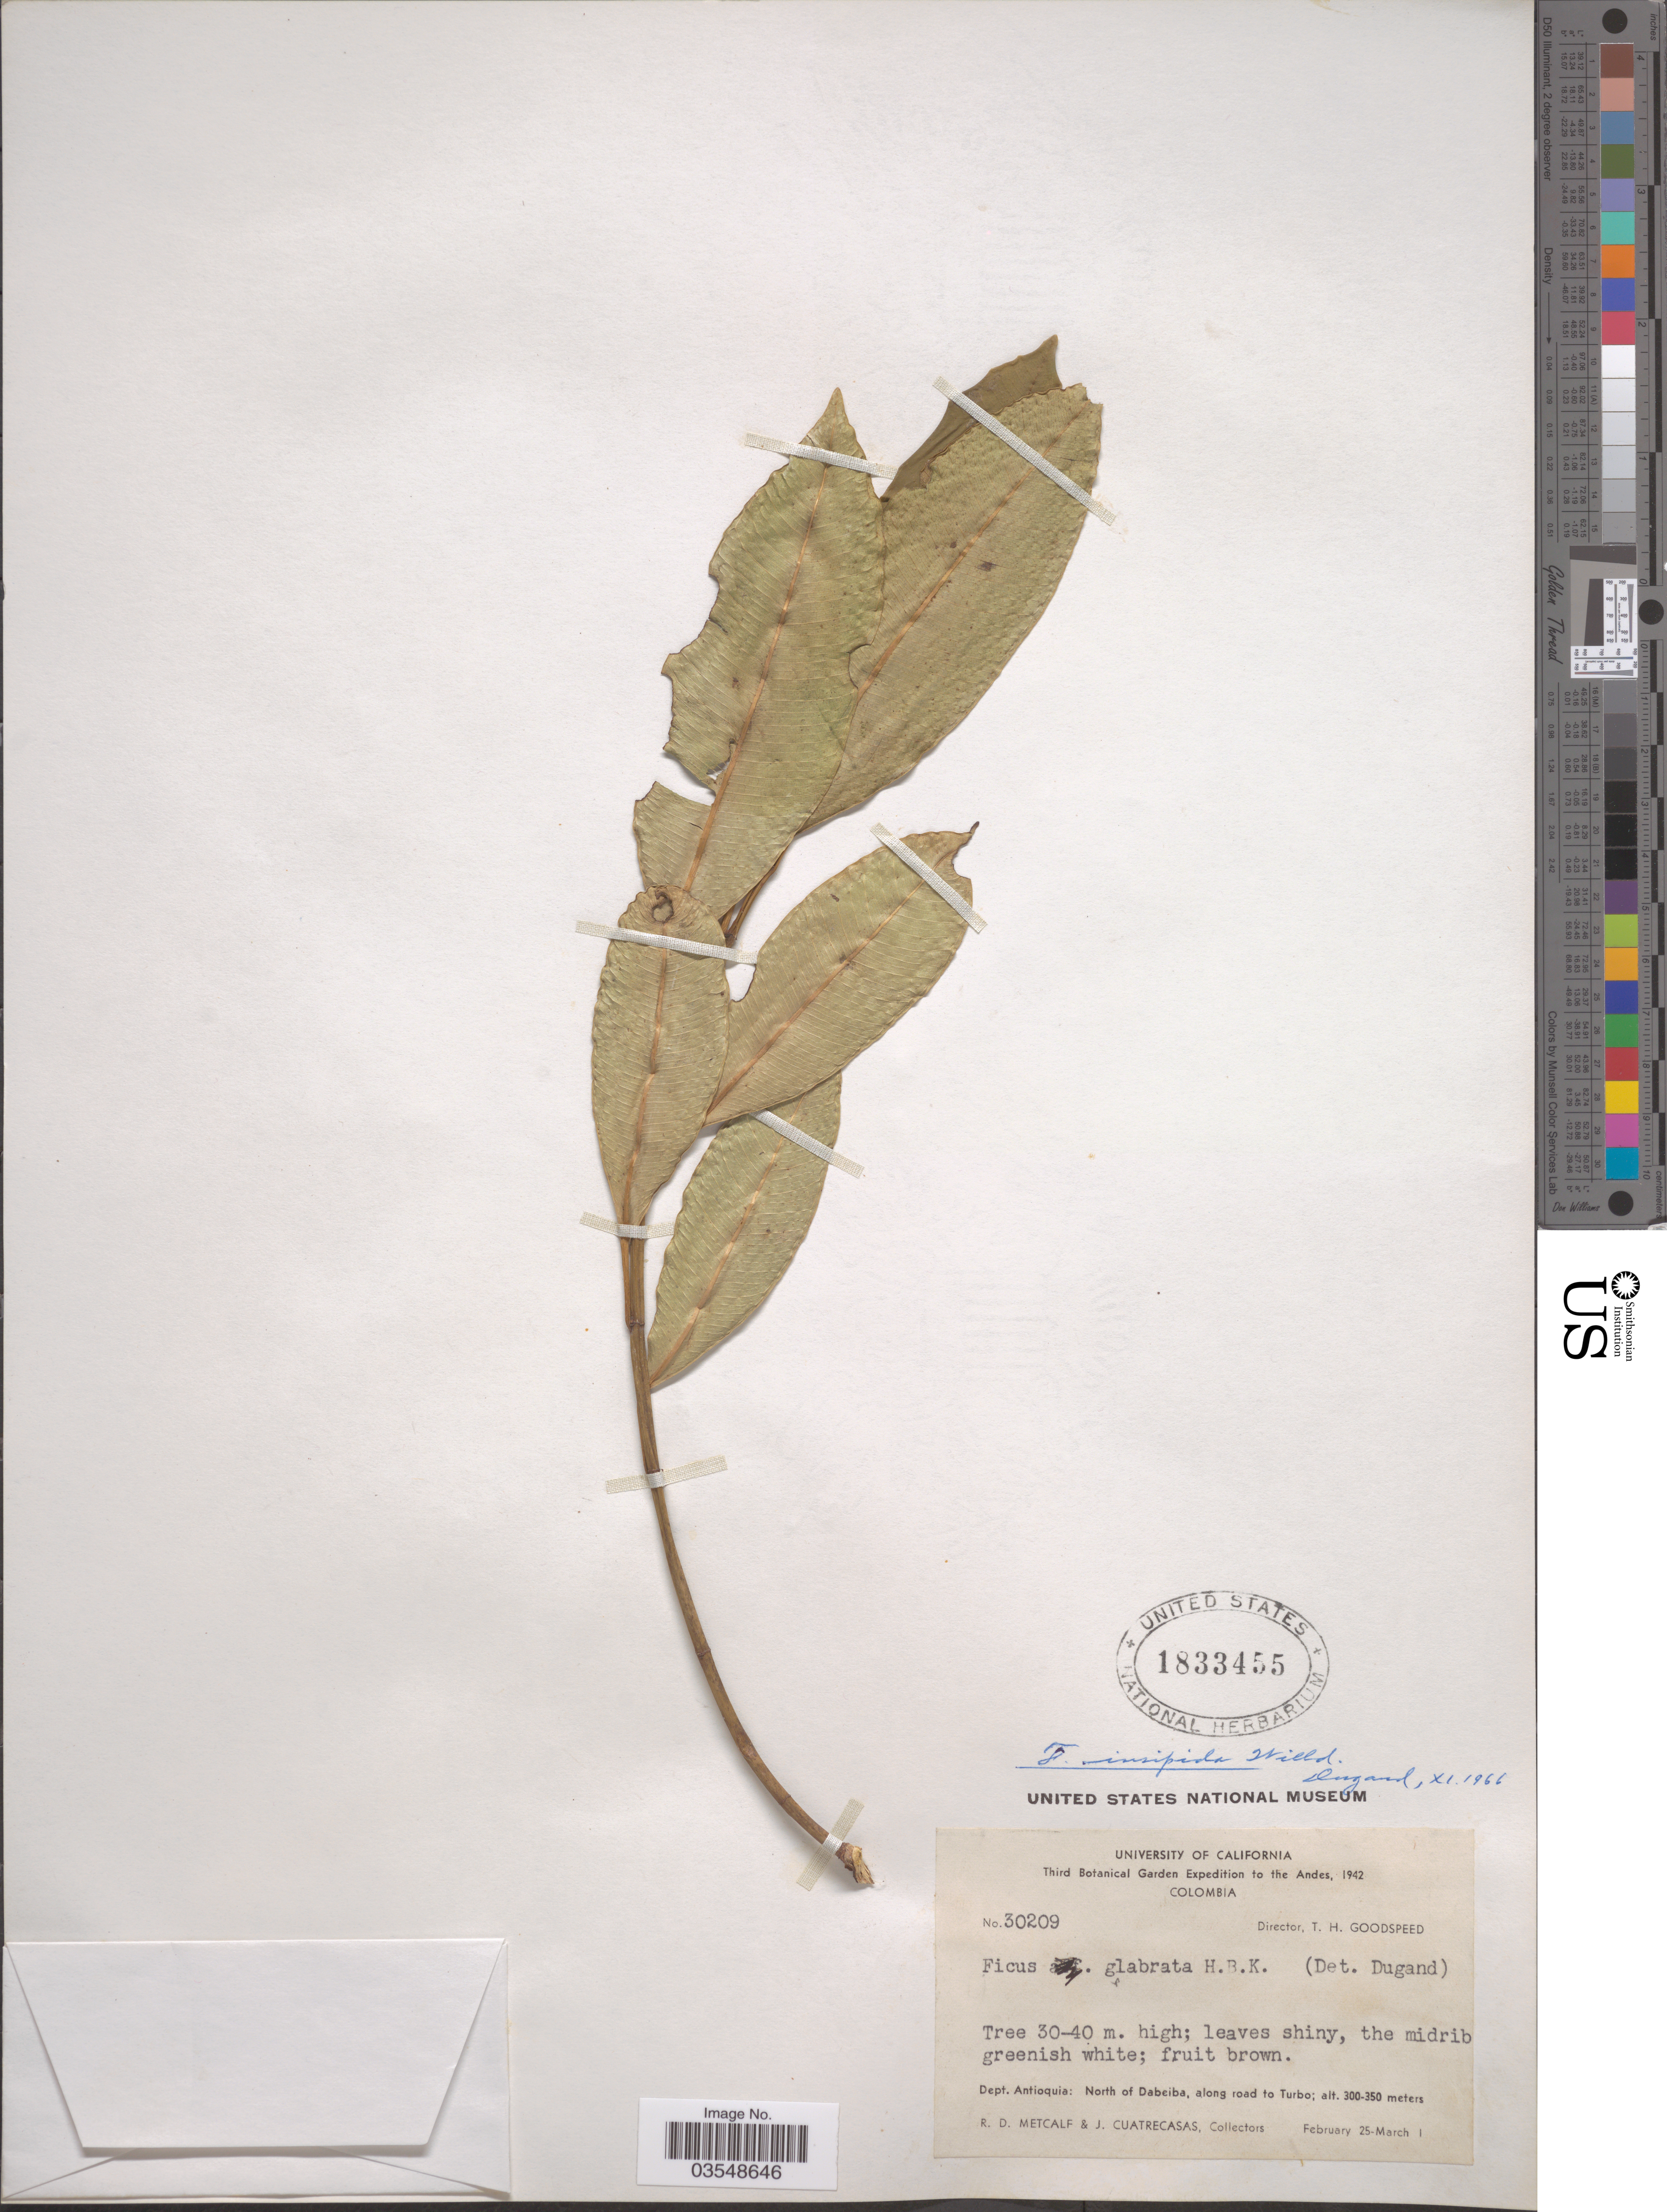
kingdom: Plantae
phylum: Tracheophyta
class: Magnoliopsida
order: Rosales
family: Moraceae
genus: Ficus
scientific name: Ficus glabrata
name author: Kunth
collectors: R. D. Metcalf & J. Cuatrecasas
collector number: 30209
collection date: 1942-02-25/1942-03-01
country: Colombia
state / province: Antioquia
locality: Andes. Dept. Antioquia: North of Dabeiba, along road to Turbo.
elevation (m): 300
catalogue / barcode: US 1833455